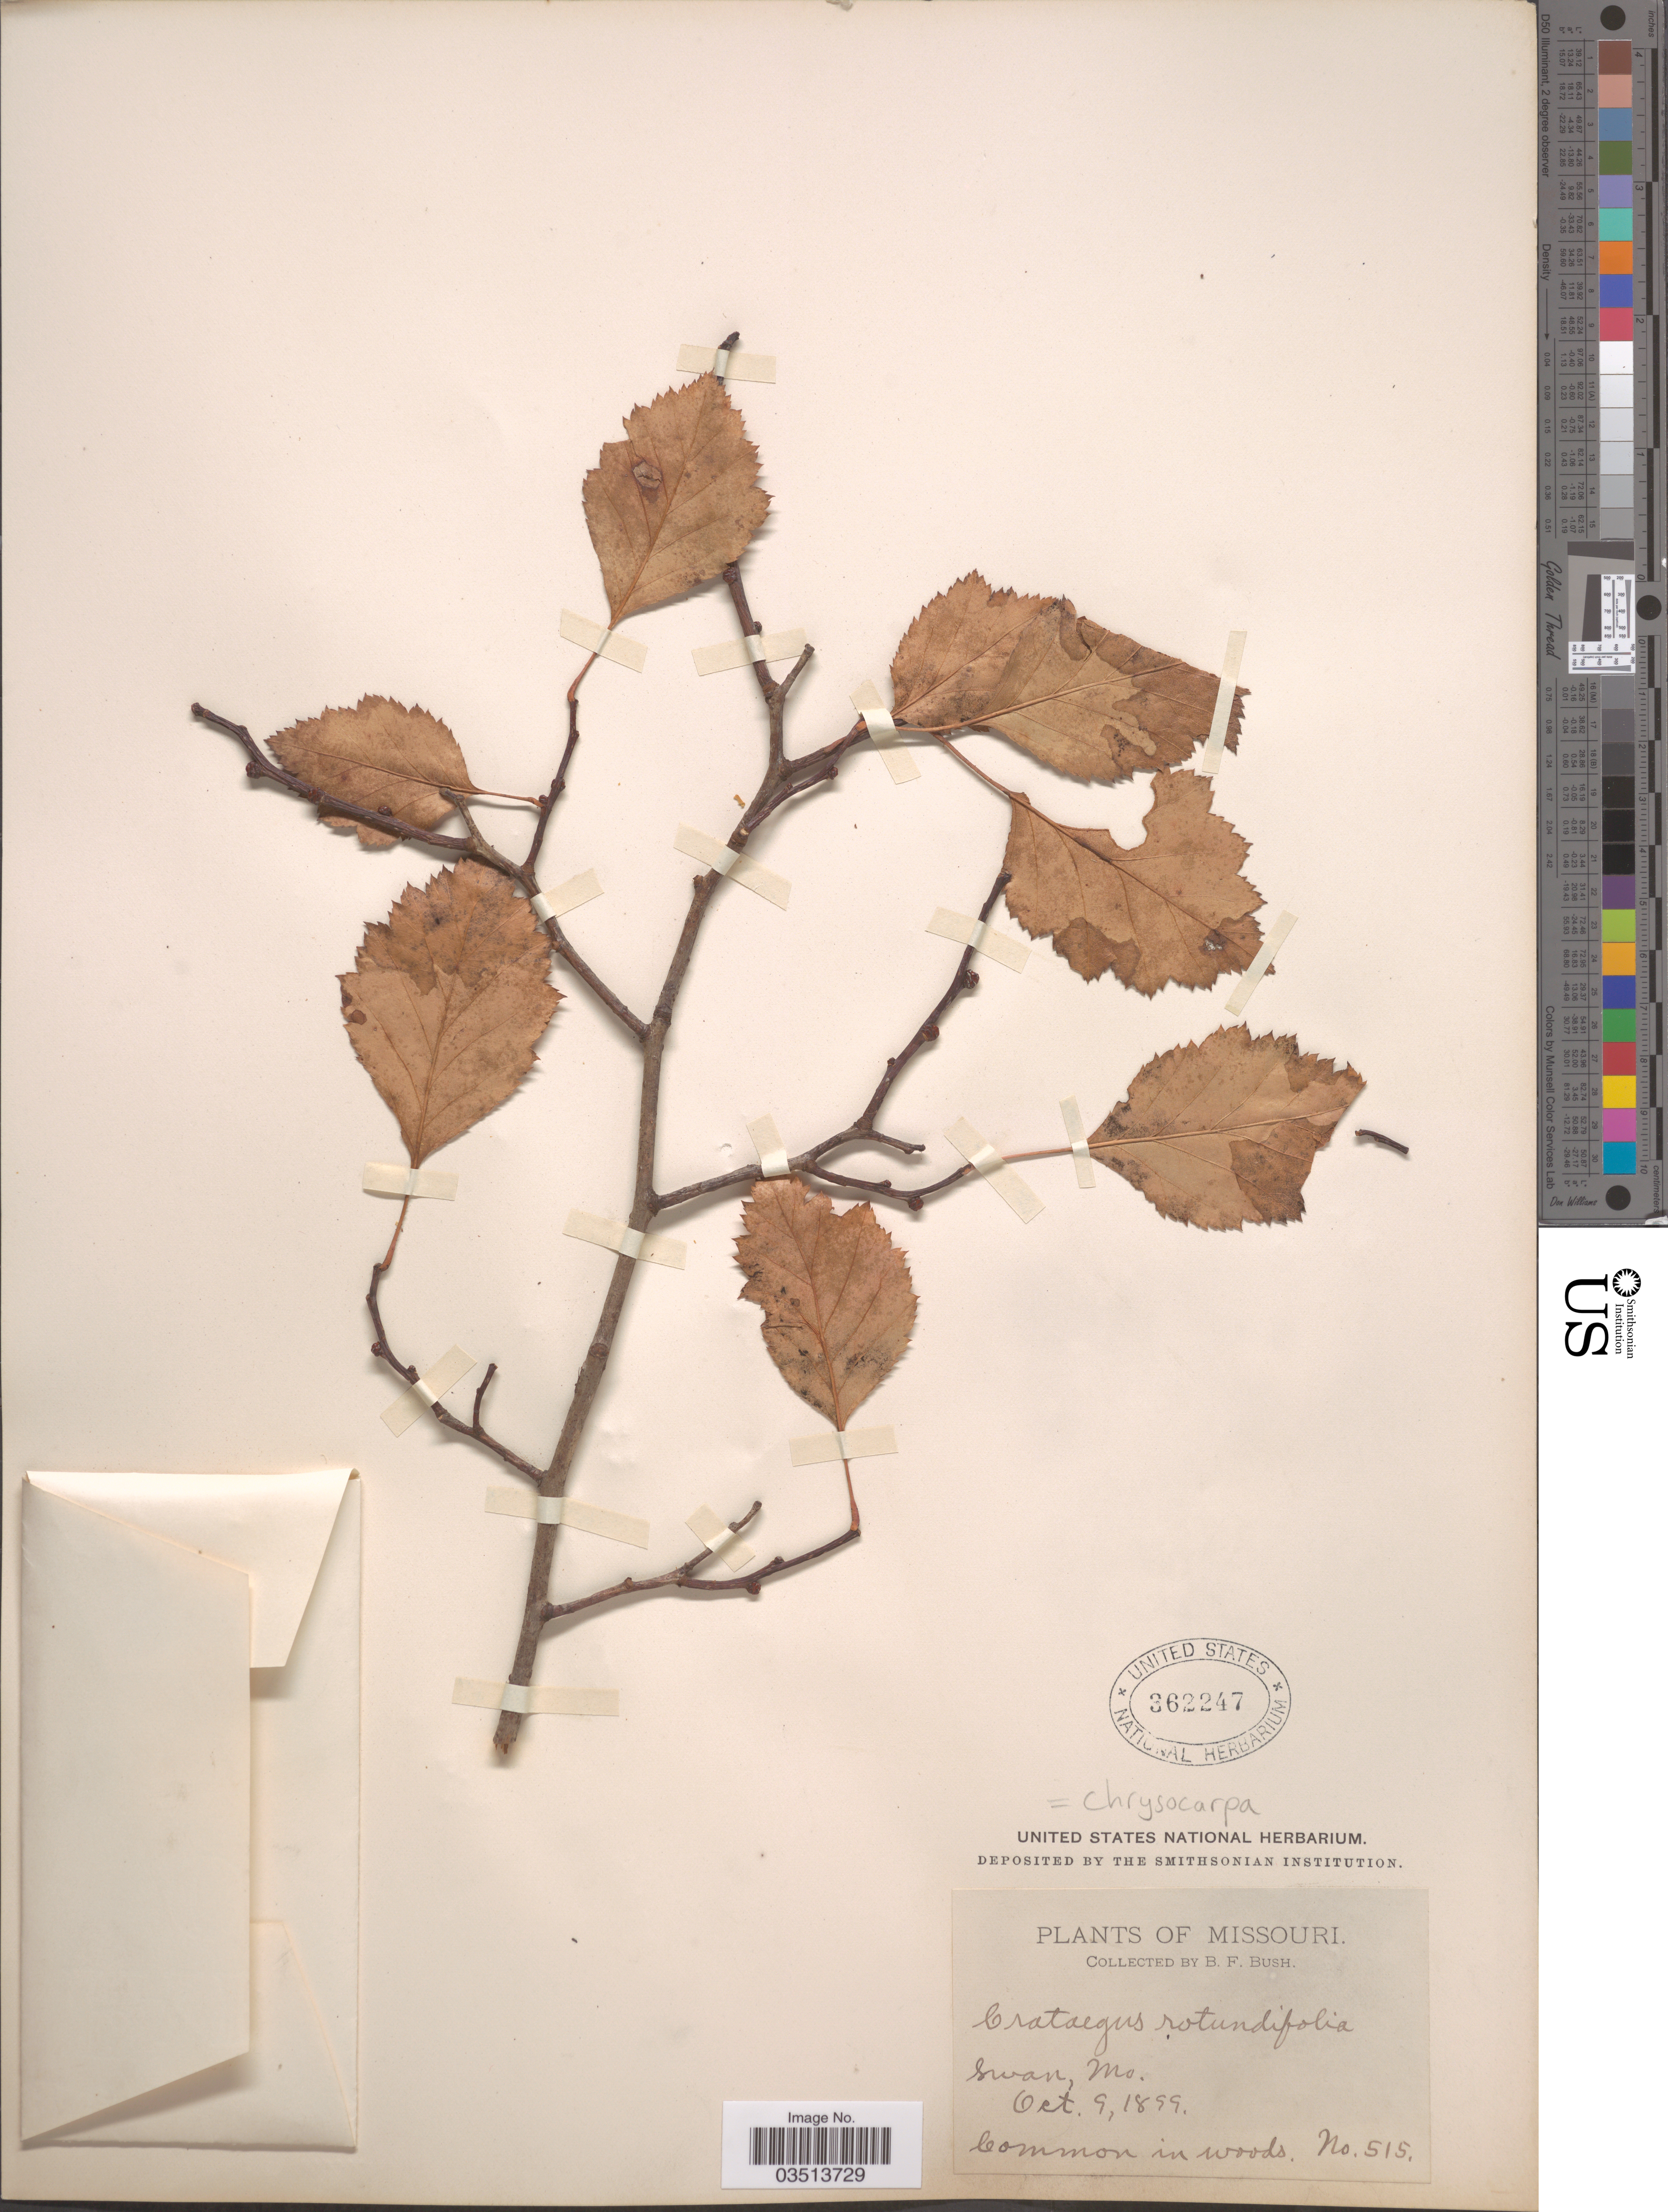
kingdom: Plantae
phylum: Tracheophyta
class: Magnoliopsida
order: Rosales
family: Rosaceae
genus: Crataegus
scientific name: Crataegus chrysocarpa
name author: Ashe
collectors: B. F. Bush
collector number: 515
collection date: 1899-10-09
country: United States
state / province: Missouri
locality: Swan.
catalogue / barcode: US 362247